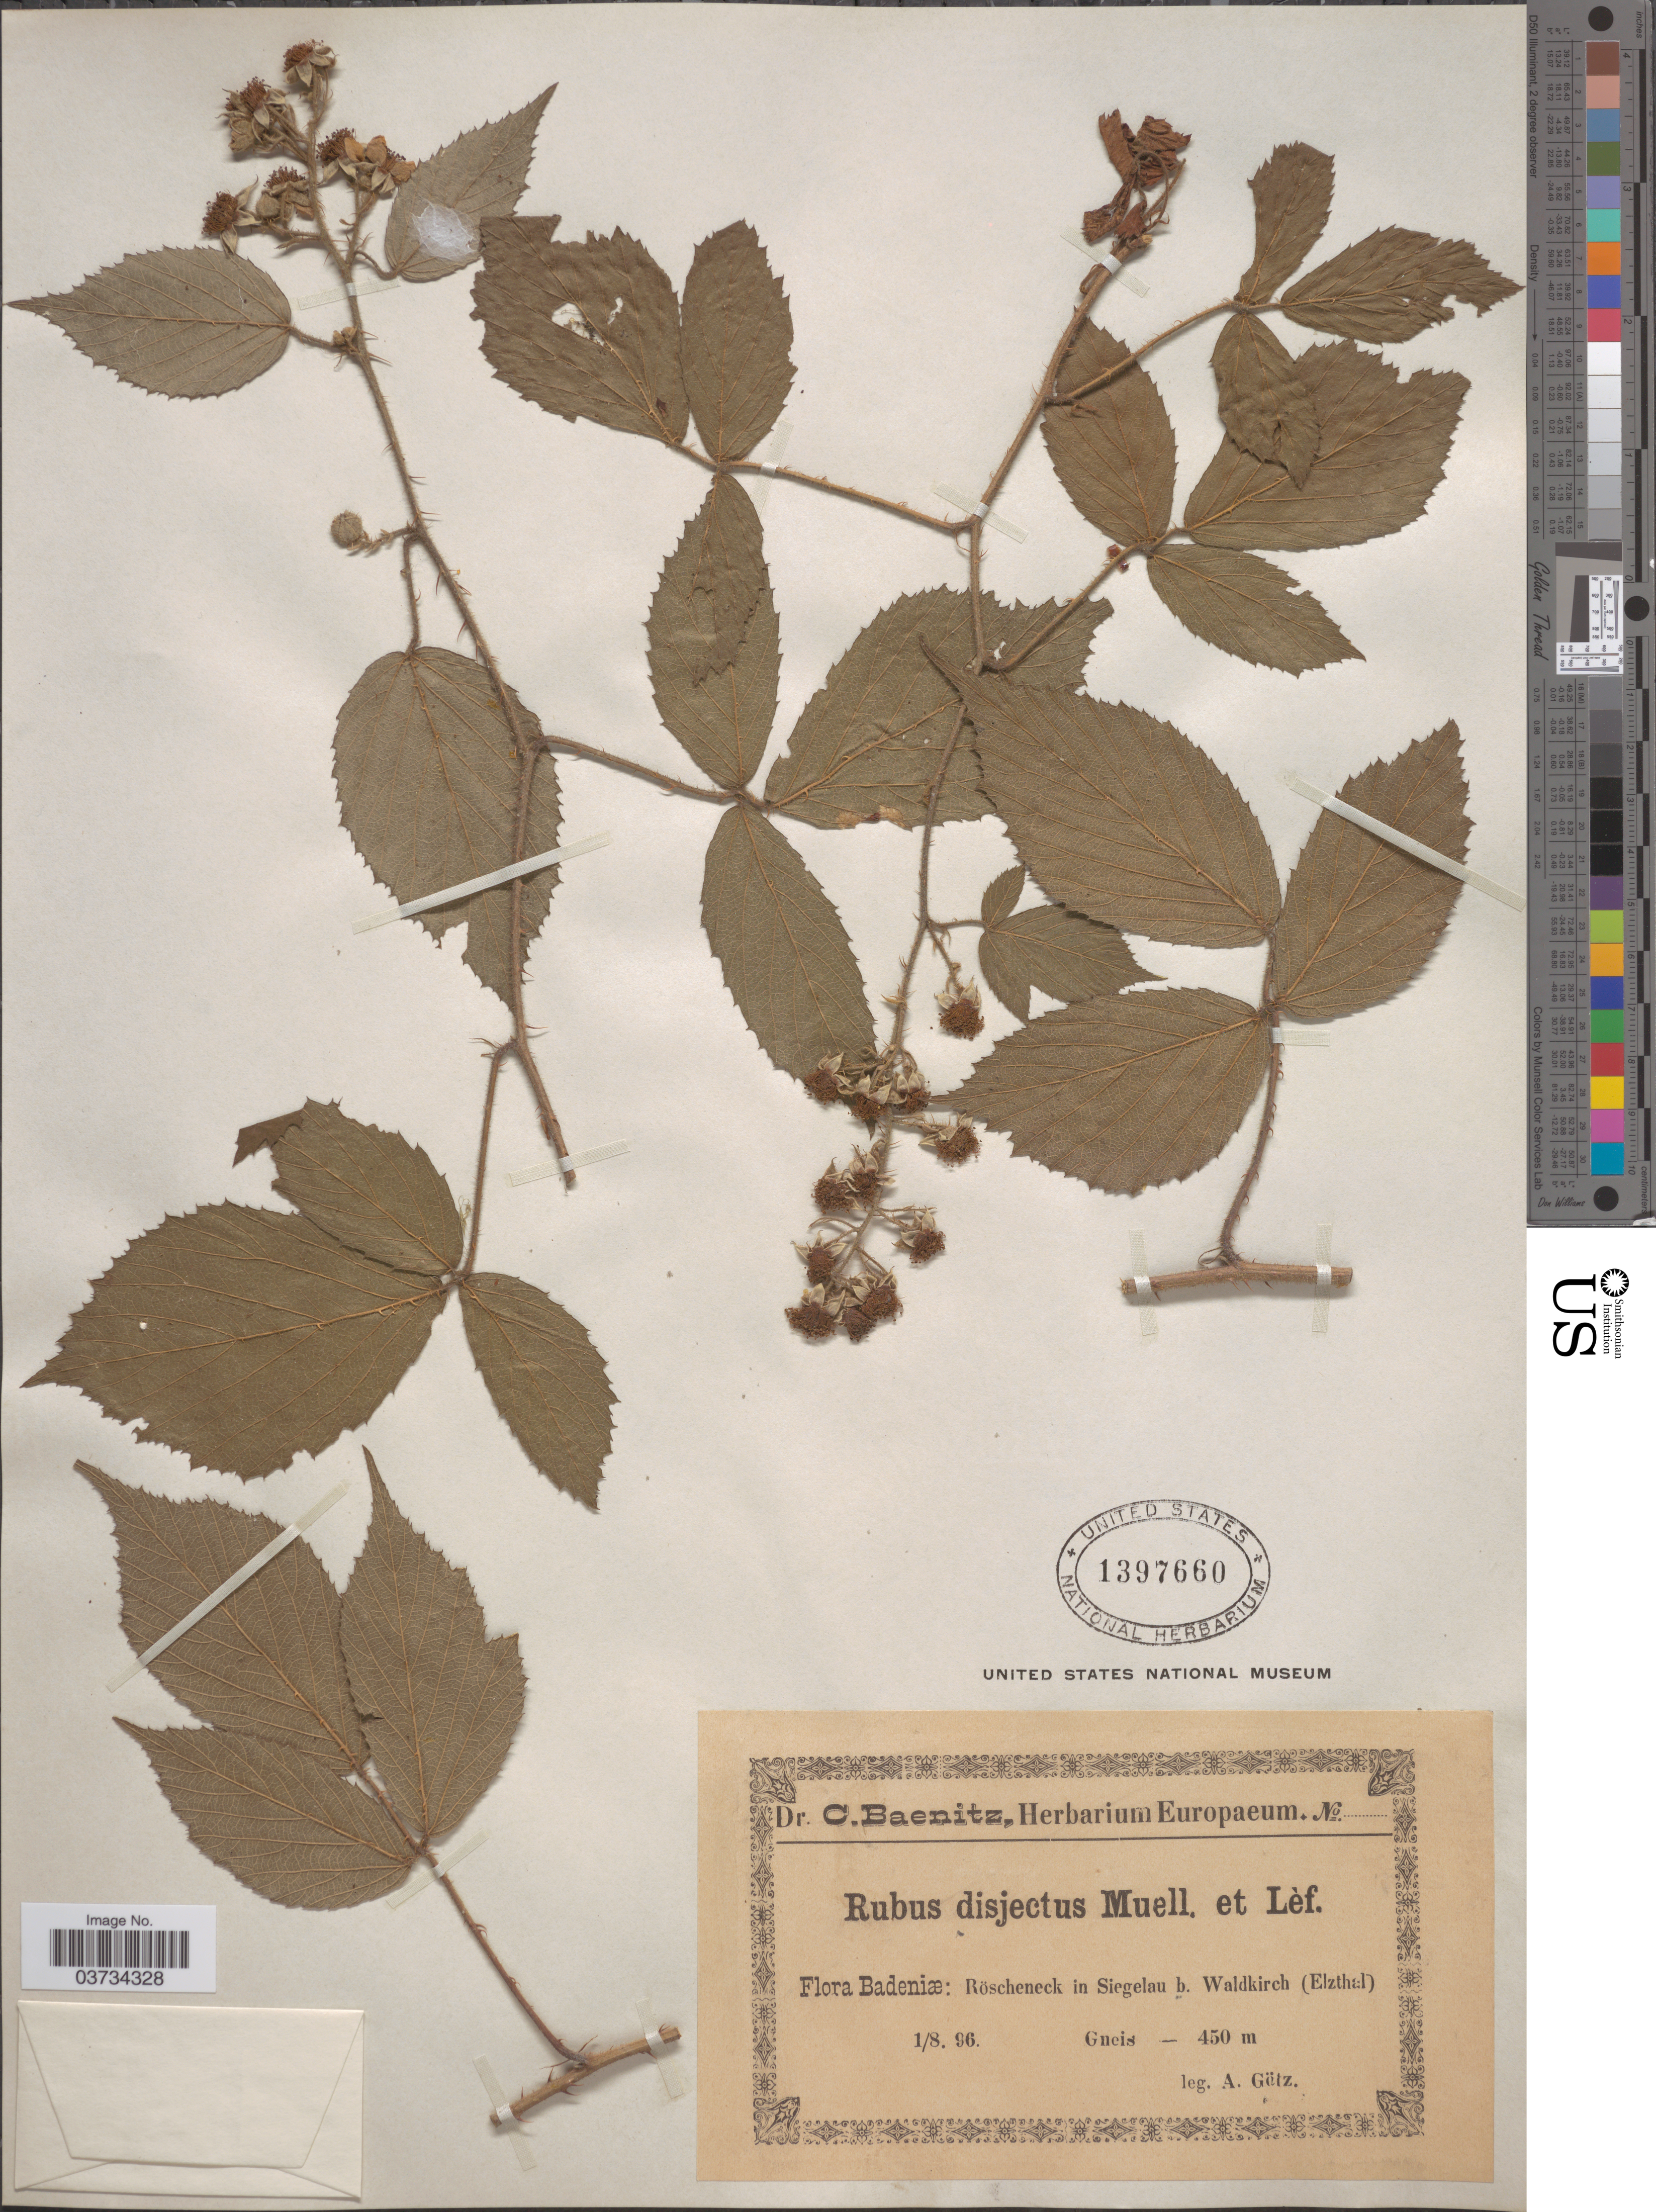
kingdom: Plantae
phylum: Tracheophyta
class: Magnoliopsida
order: Rosales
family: Rosaceae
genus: Rubus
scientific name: Rubus disjectus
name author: P.J. Müll. & Lefèvre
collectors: A. Götz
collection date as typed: Transcribed d/m/y: 1/8/96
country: Germany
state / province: Baden-Württemberg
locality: Badeniæ: Röscheneck in Siegelau b. Waldkirch (Elzthal). Gneis.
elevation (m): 450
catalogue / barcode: US 1397660